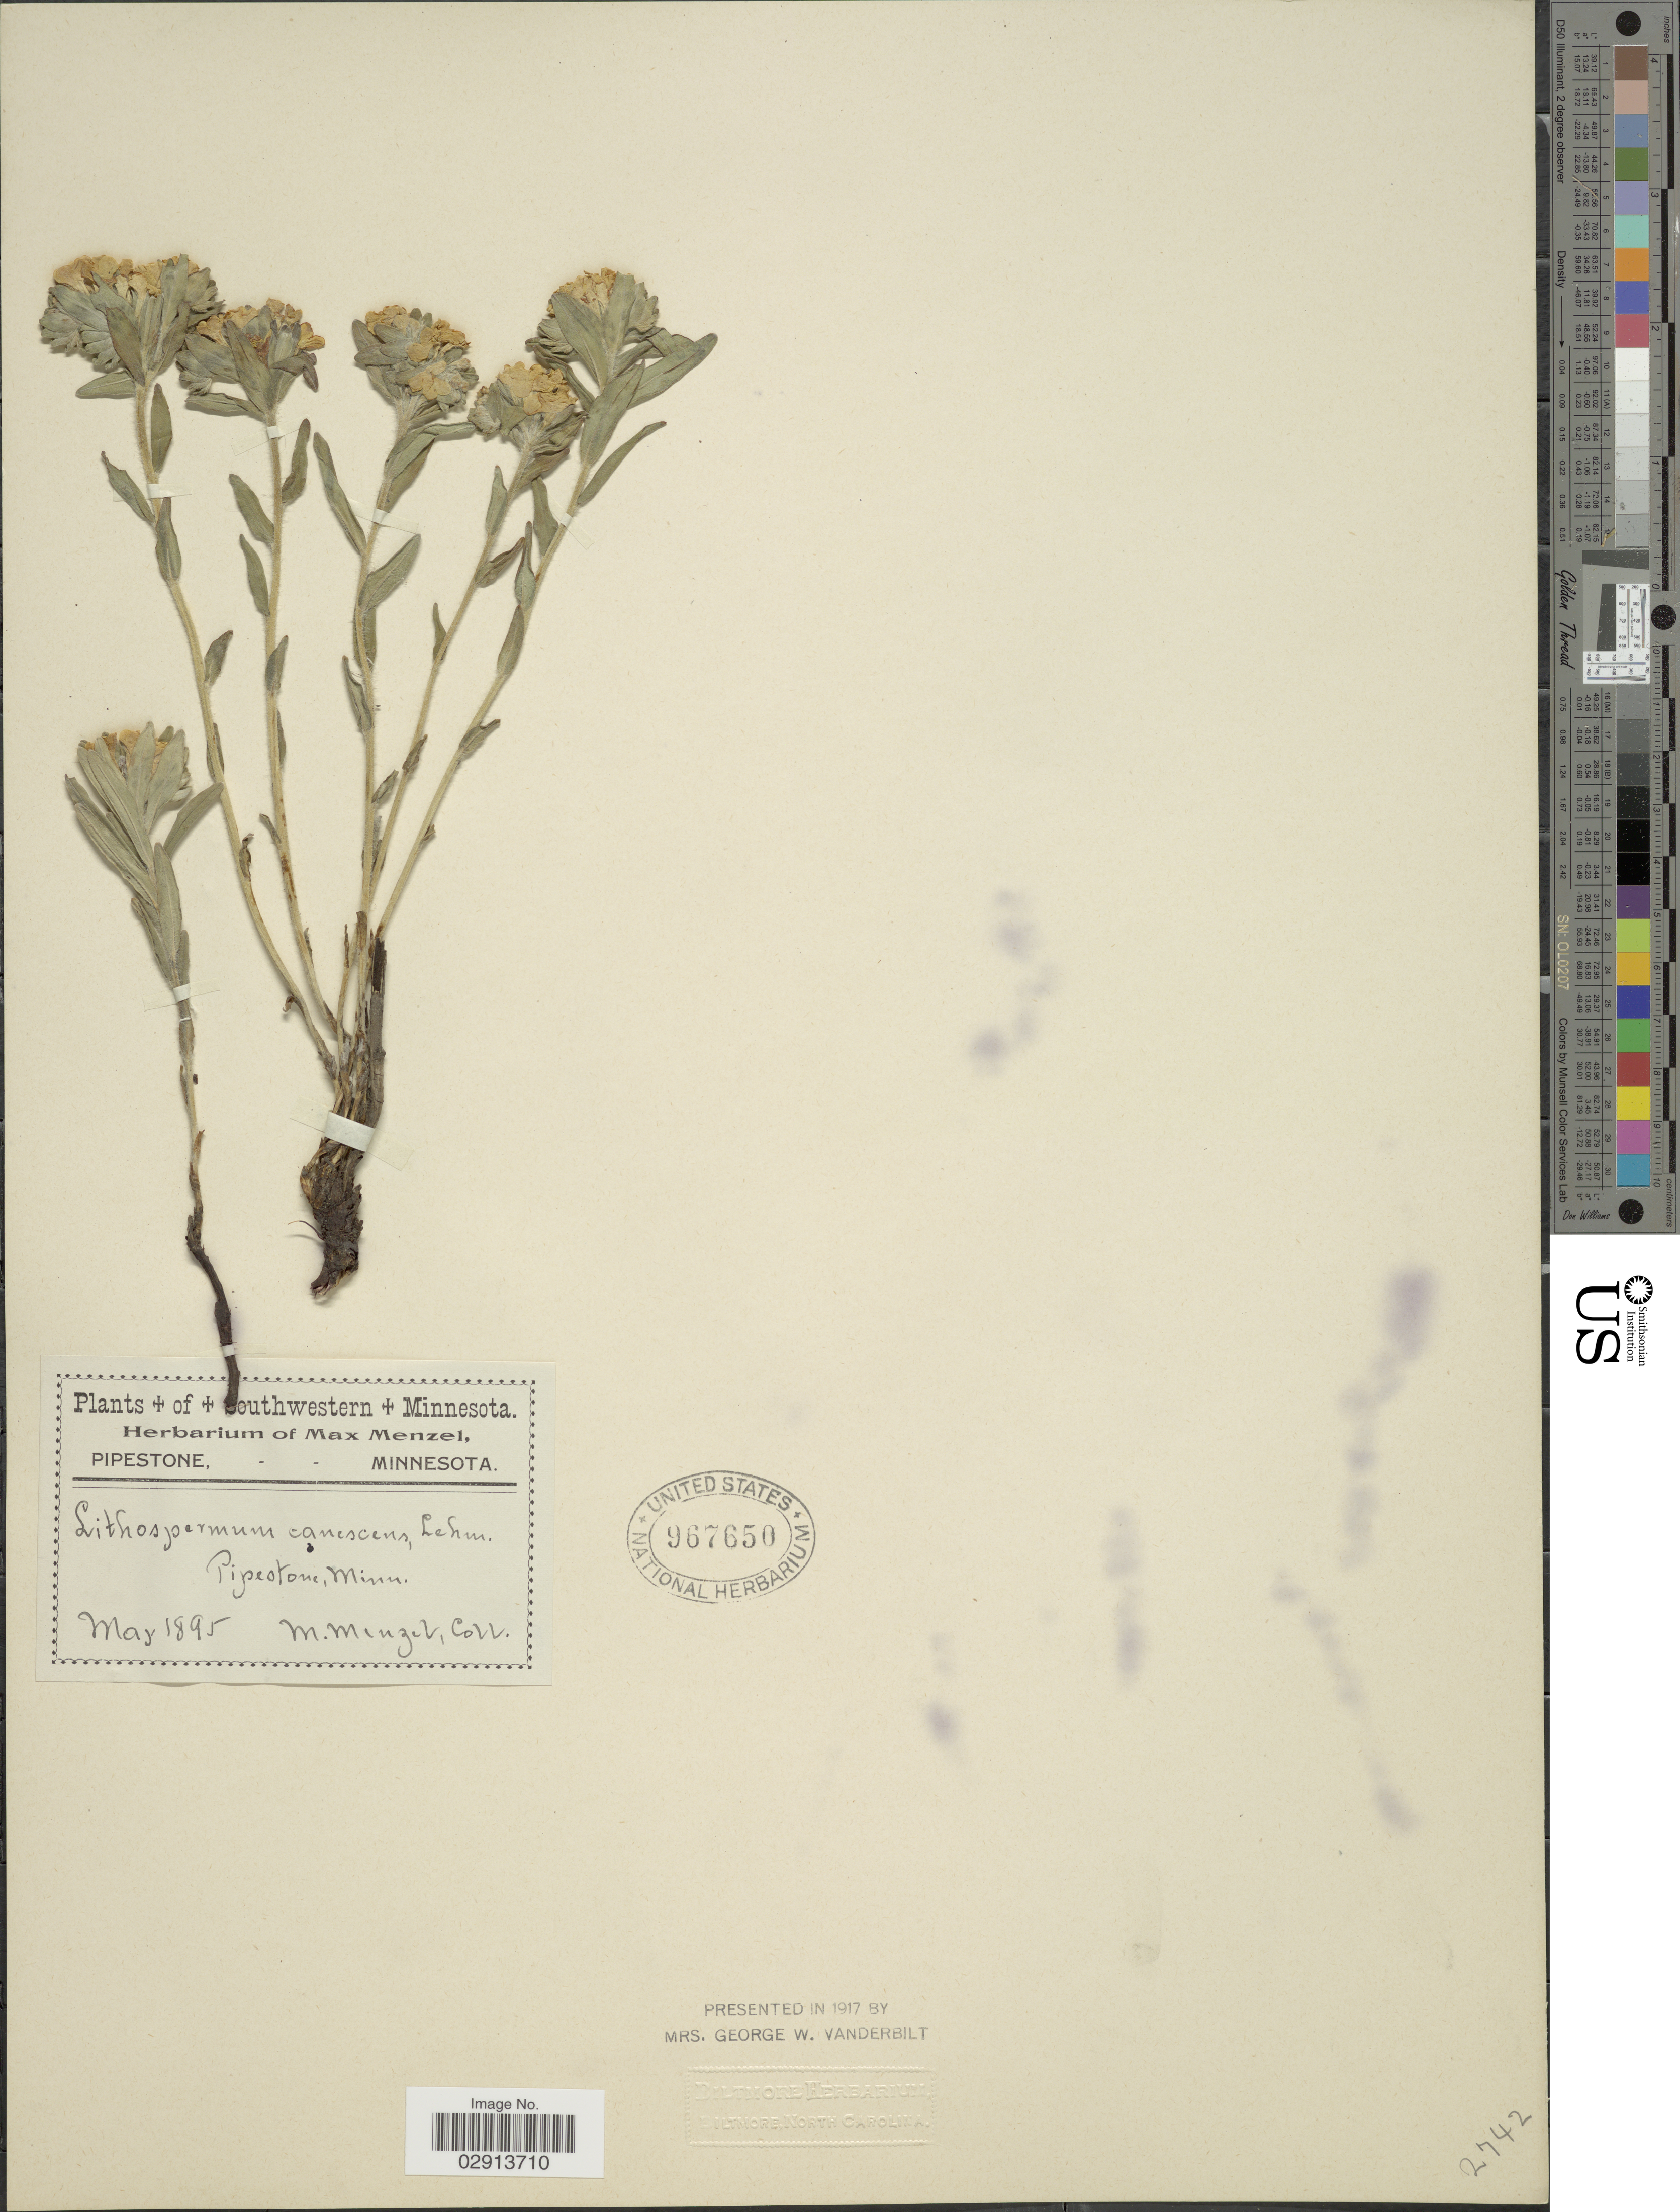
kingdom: Plantae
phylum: Tracheophyta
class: Magnoliopsida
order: Boraginales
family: Boraginaceae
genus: Lithospermum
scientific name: Lithospermum canescens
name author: (Michx.) Lehm.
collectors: M. Menzel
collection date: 1895-05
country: United States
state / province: Minnesota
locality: Southwestern Minnesota. Pipestone, Minnesota.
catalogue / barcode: US 967650